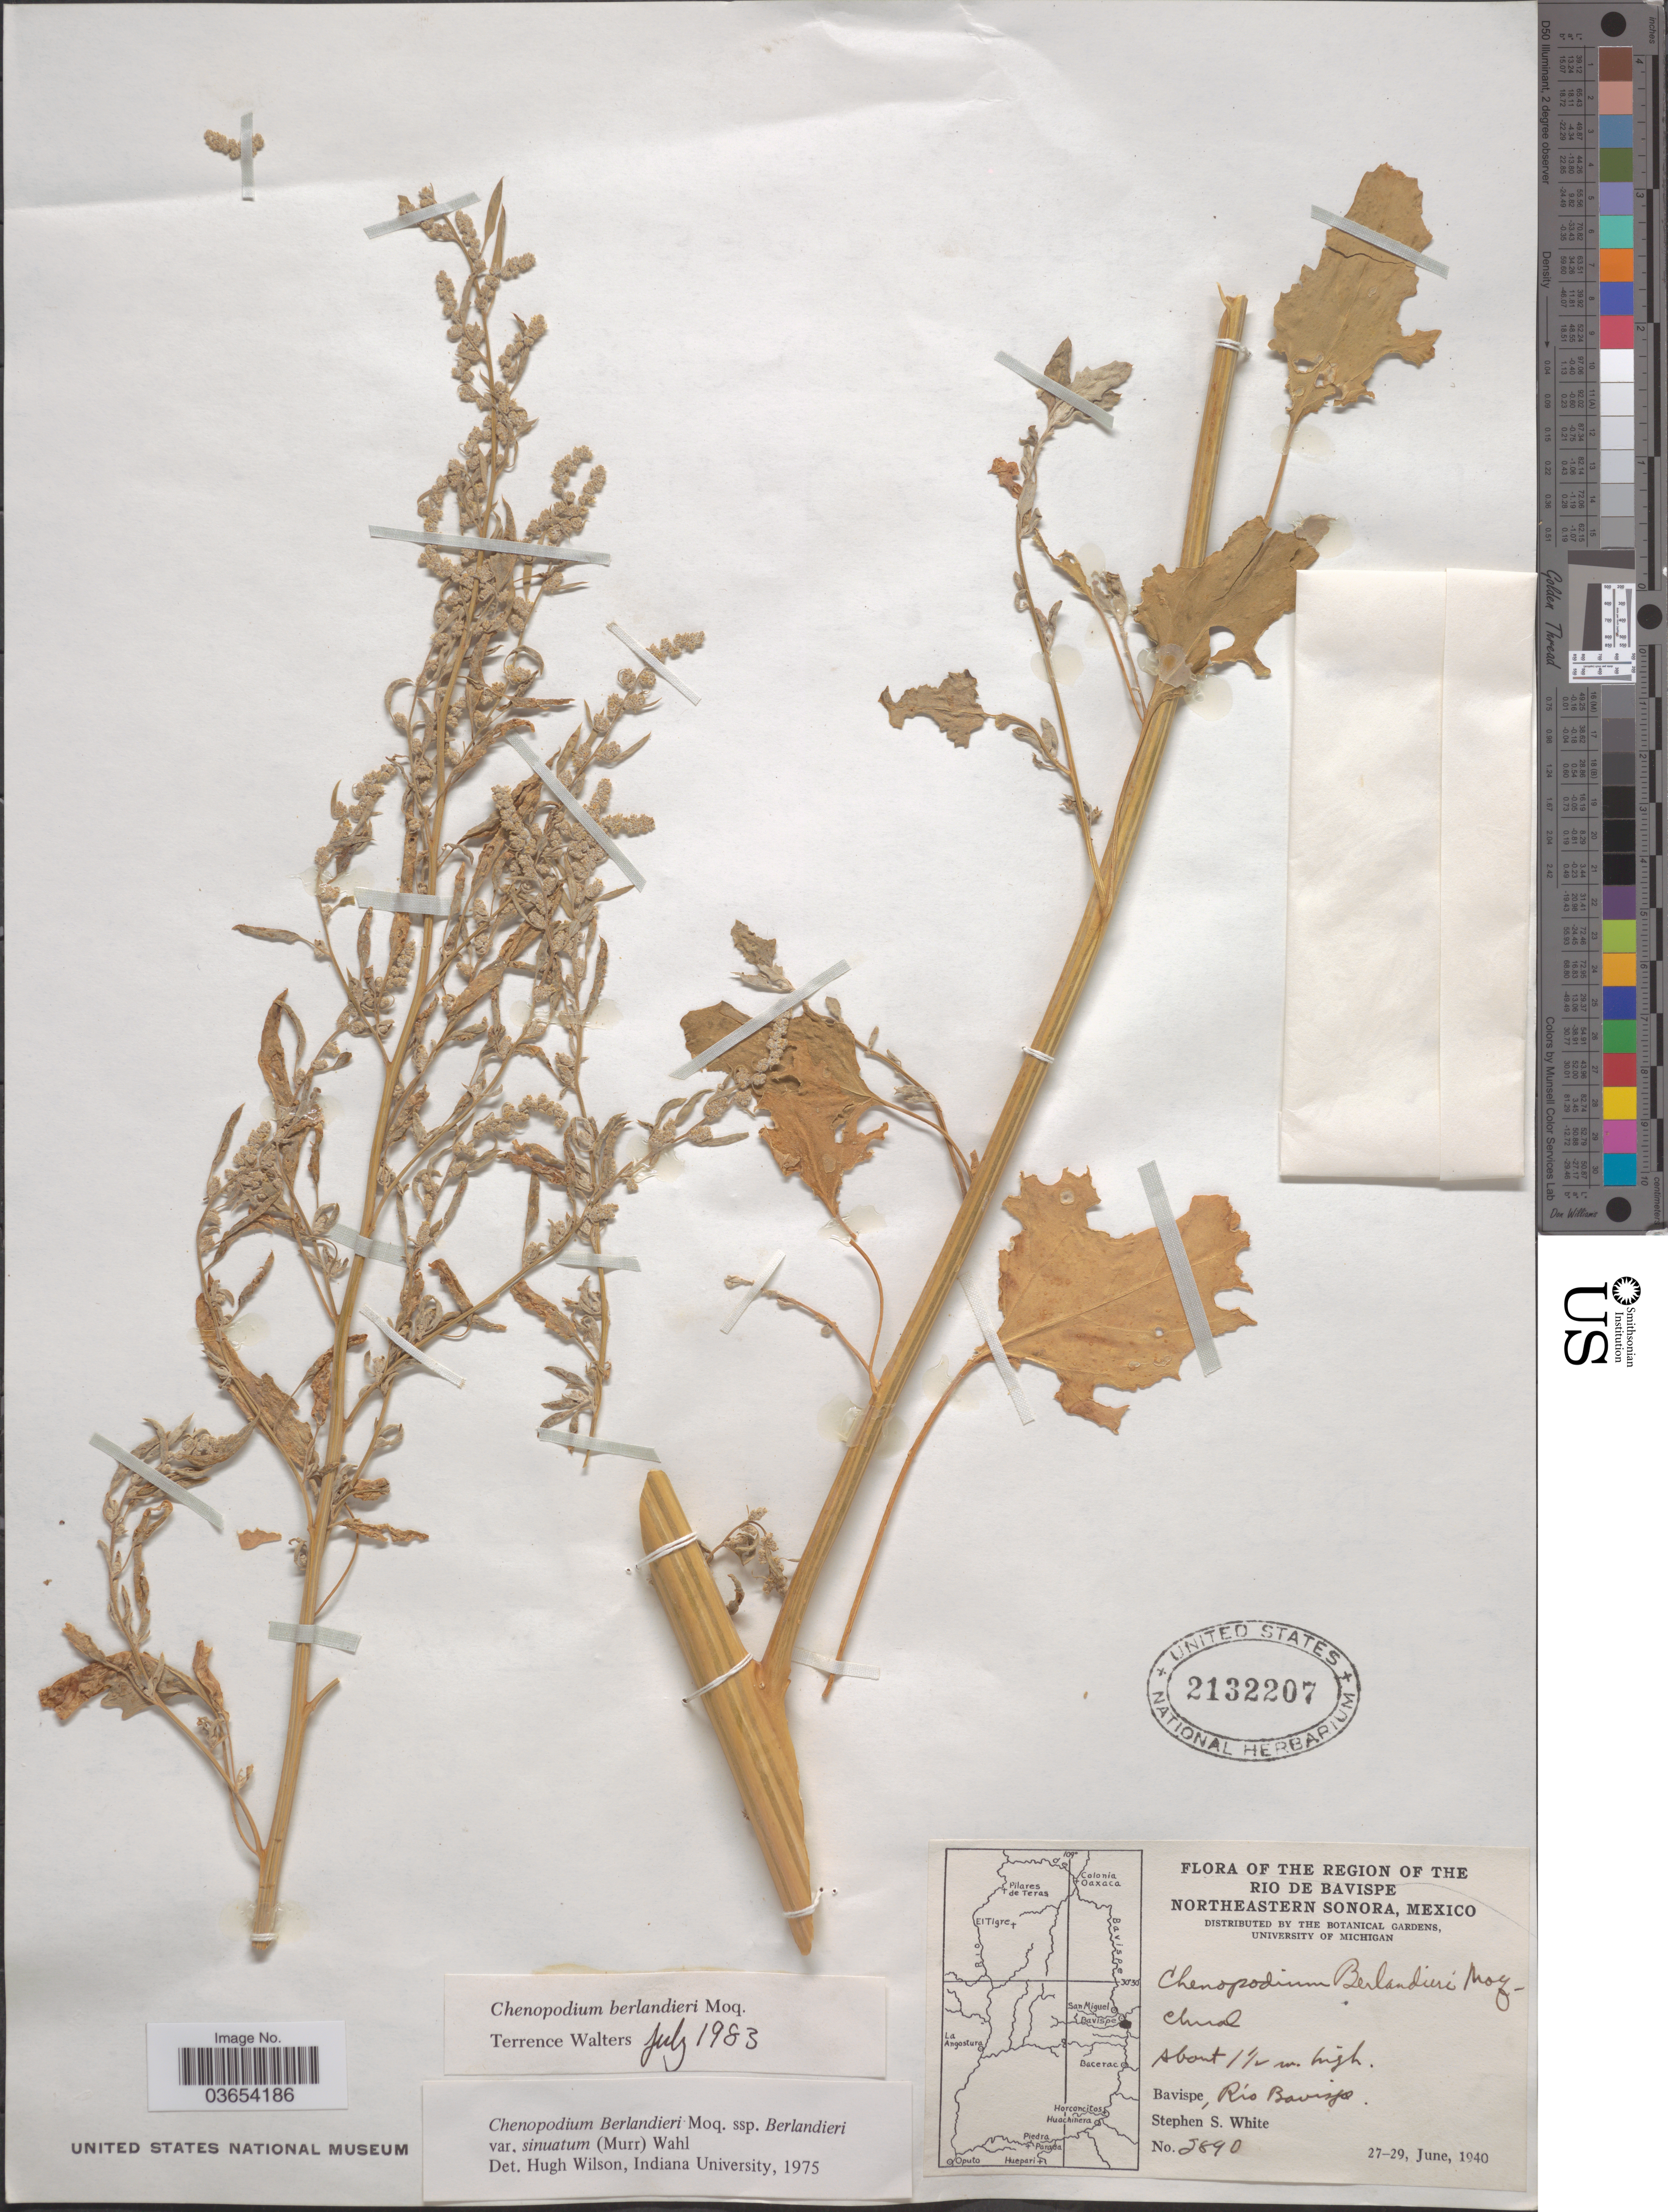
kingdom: Plantae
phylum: Tracheophyta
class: Magnoliopsida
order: Caryophyllales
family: Amaranthaceae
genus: Chenopodium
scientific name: Chenopodium berlandieri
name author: Moq.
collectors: S. S. White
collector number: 2890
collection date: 1940-06-27/1940-06-29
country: Mexico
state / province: Sonora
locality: The Region of the Rio de Bavispe. Northeastern Sonora. Bavispe, Río Bavispe.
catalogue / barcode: US 2132207